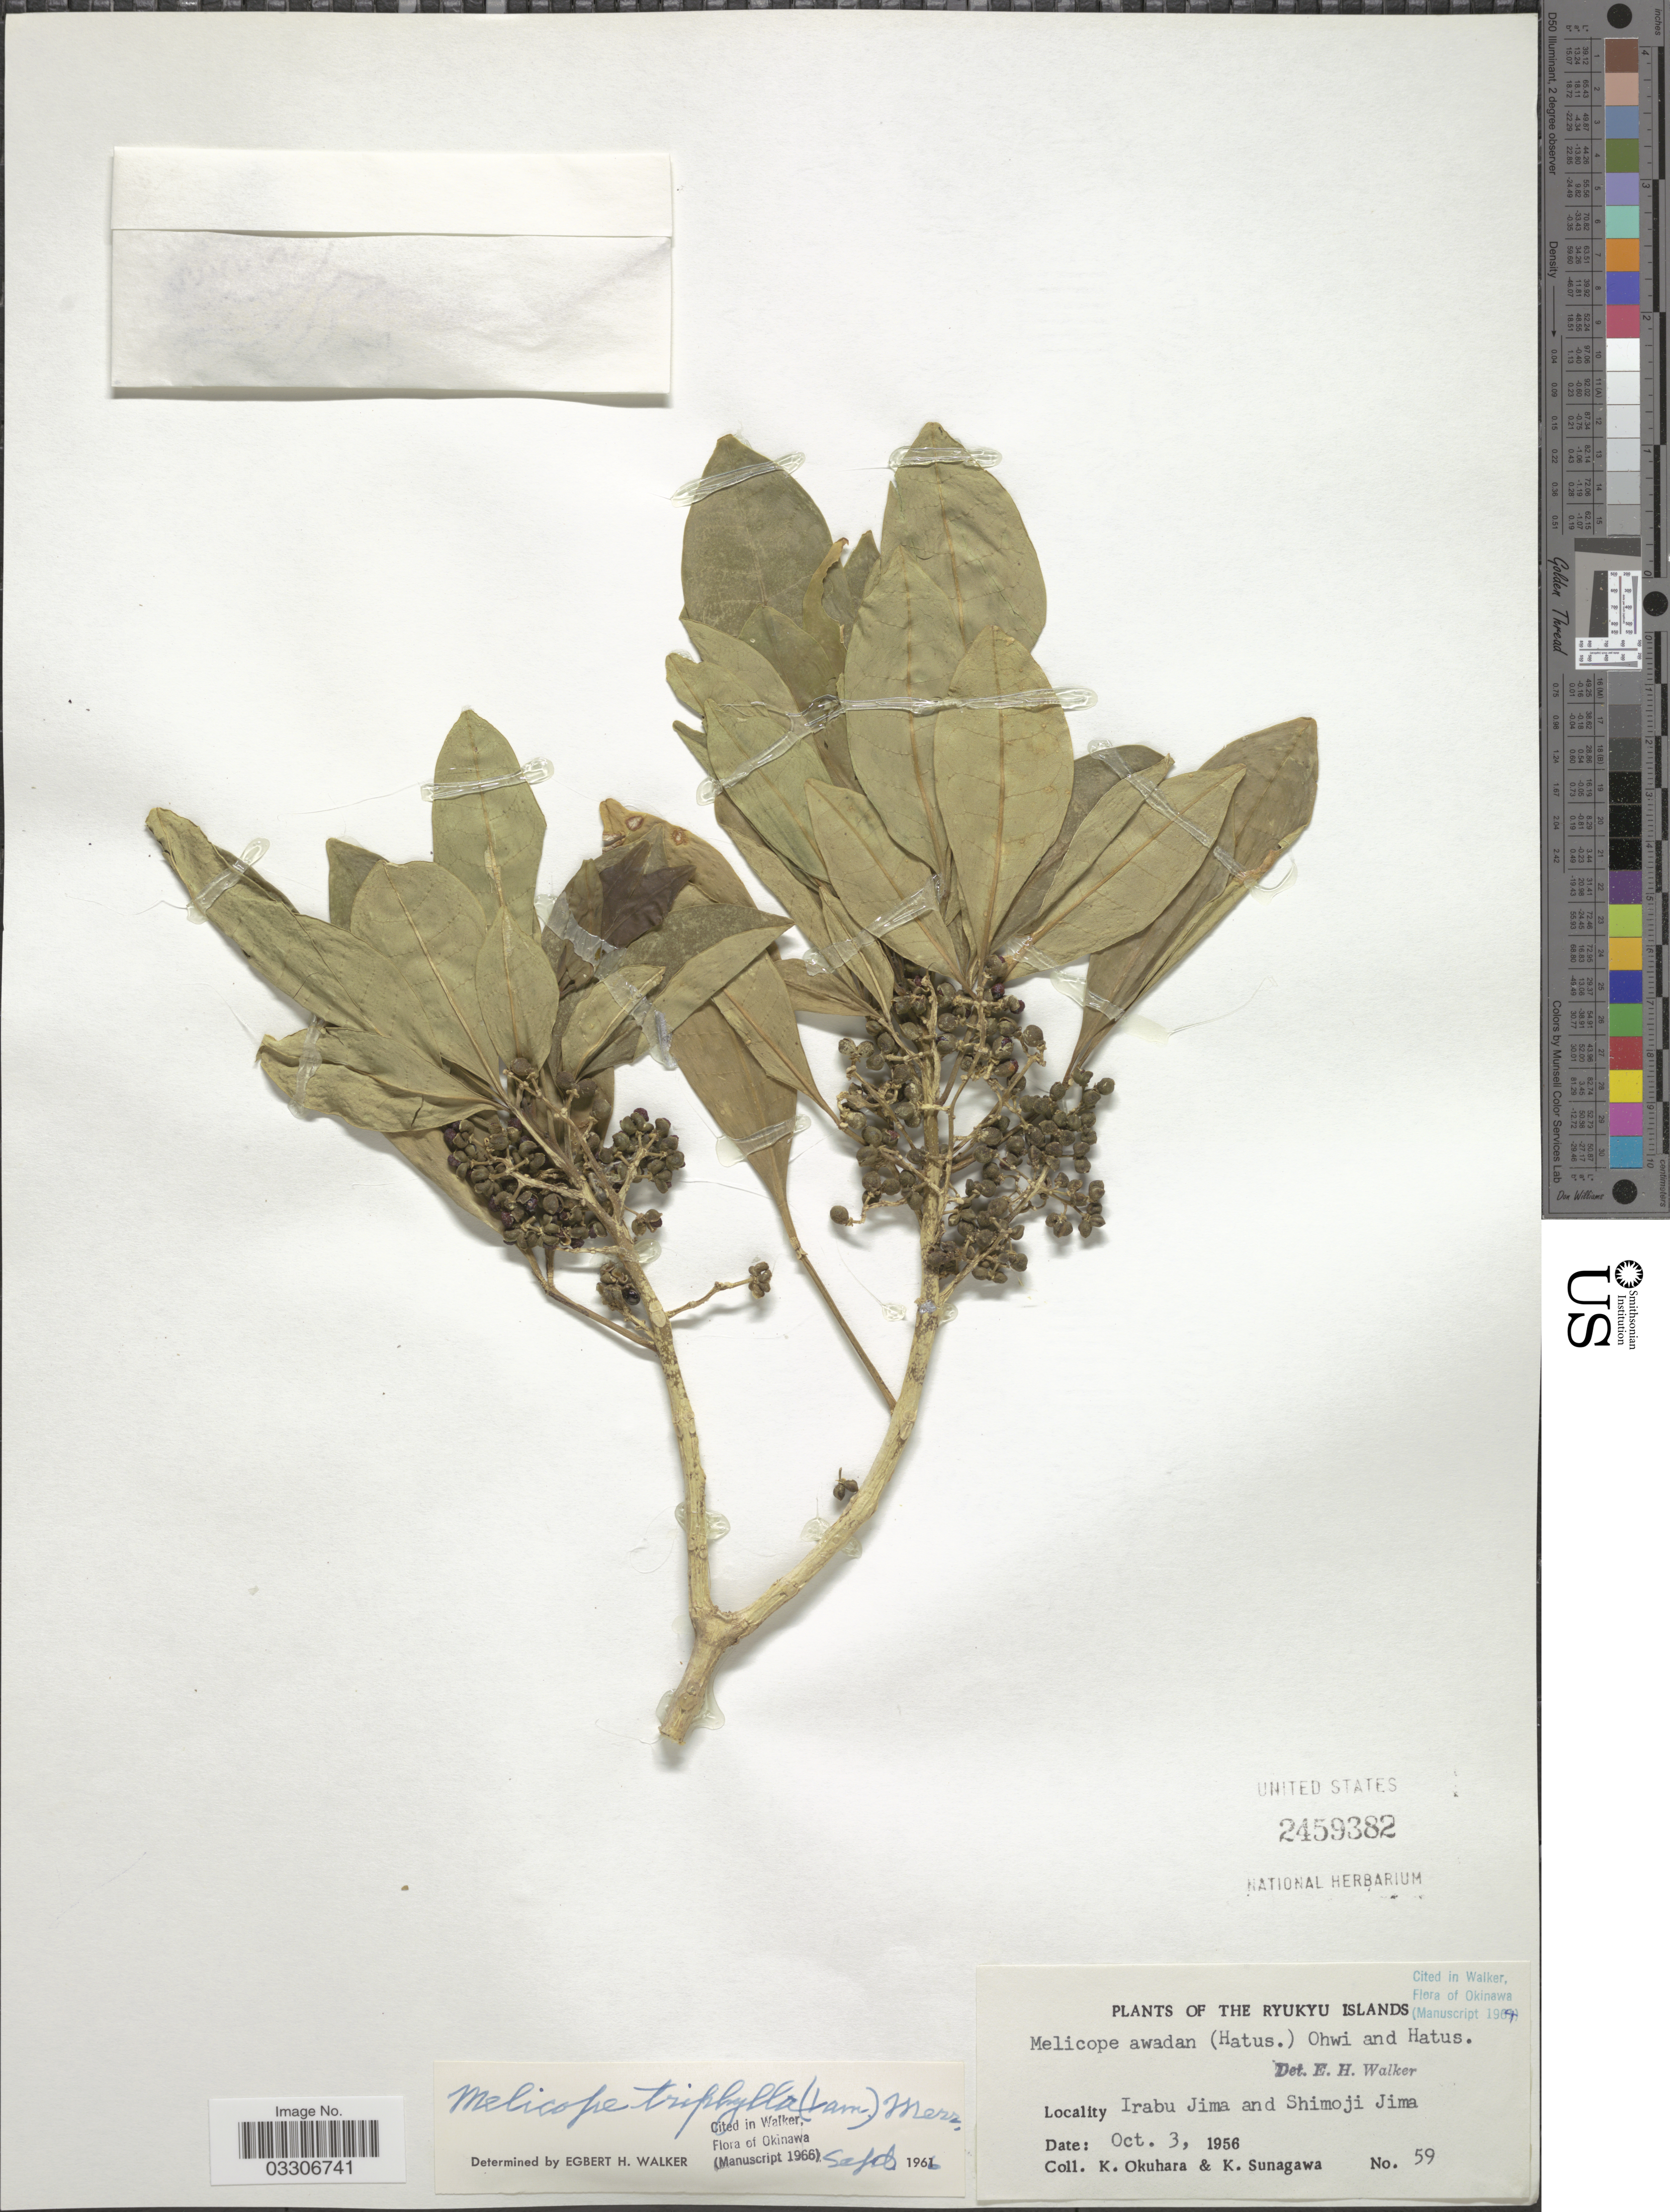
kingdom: Plantae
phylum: Tracheophyta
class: Magnoliopsida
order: Sapindales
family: Rutaceae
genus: Melicope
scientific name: Melicope triphylla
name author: (Lam.) Merr.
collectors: K. Okuhara & K. Sunagawa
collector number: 59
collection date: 1956-10-03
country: Japan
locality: Ryukyu Islands. Irabu Jima and Shimoji Jima.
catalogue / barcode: US 2459382